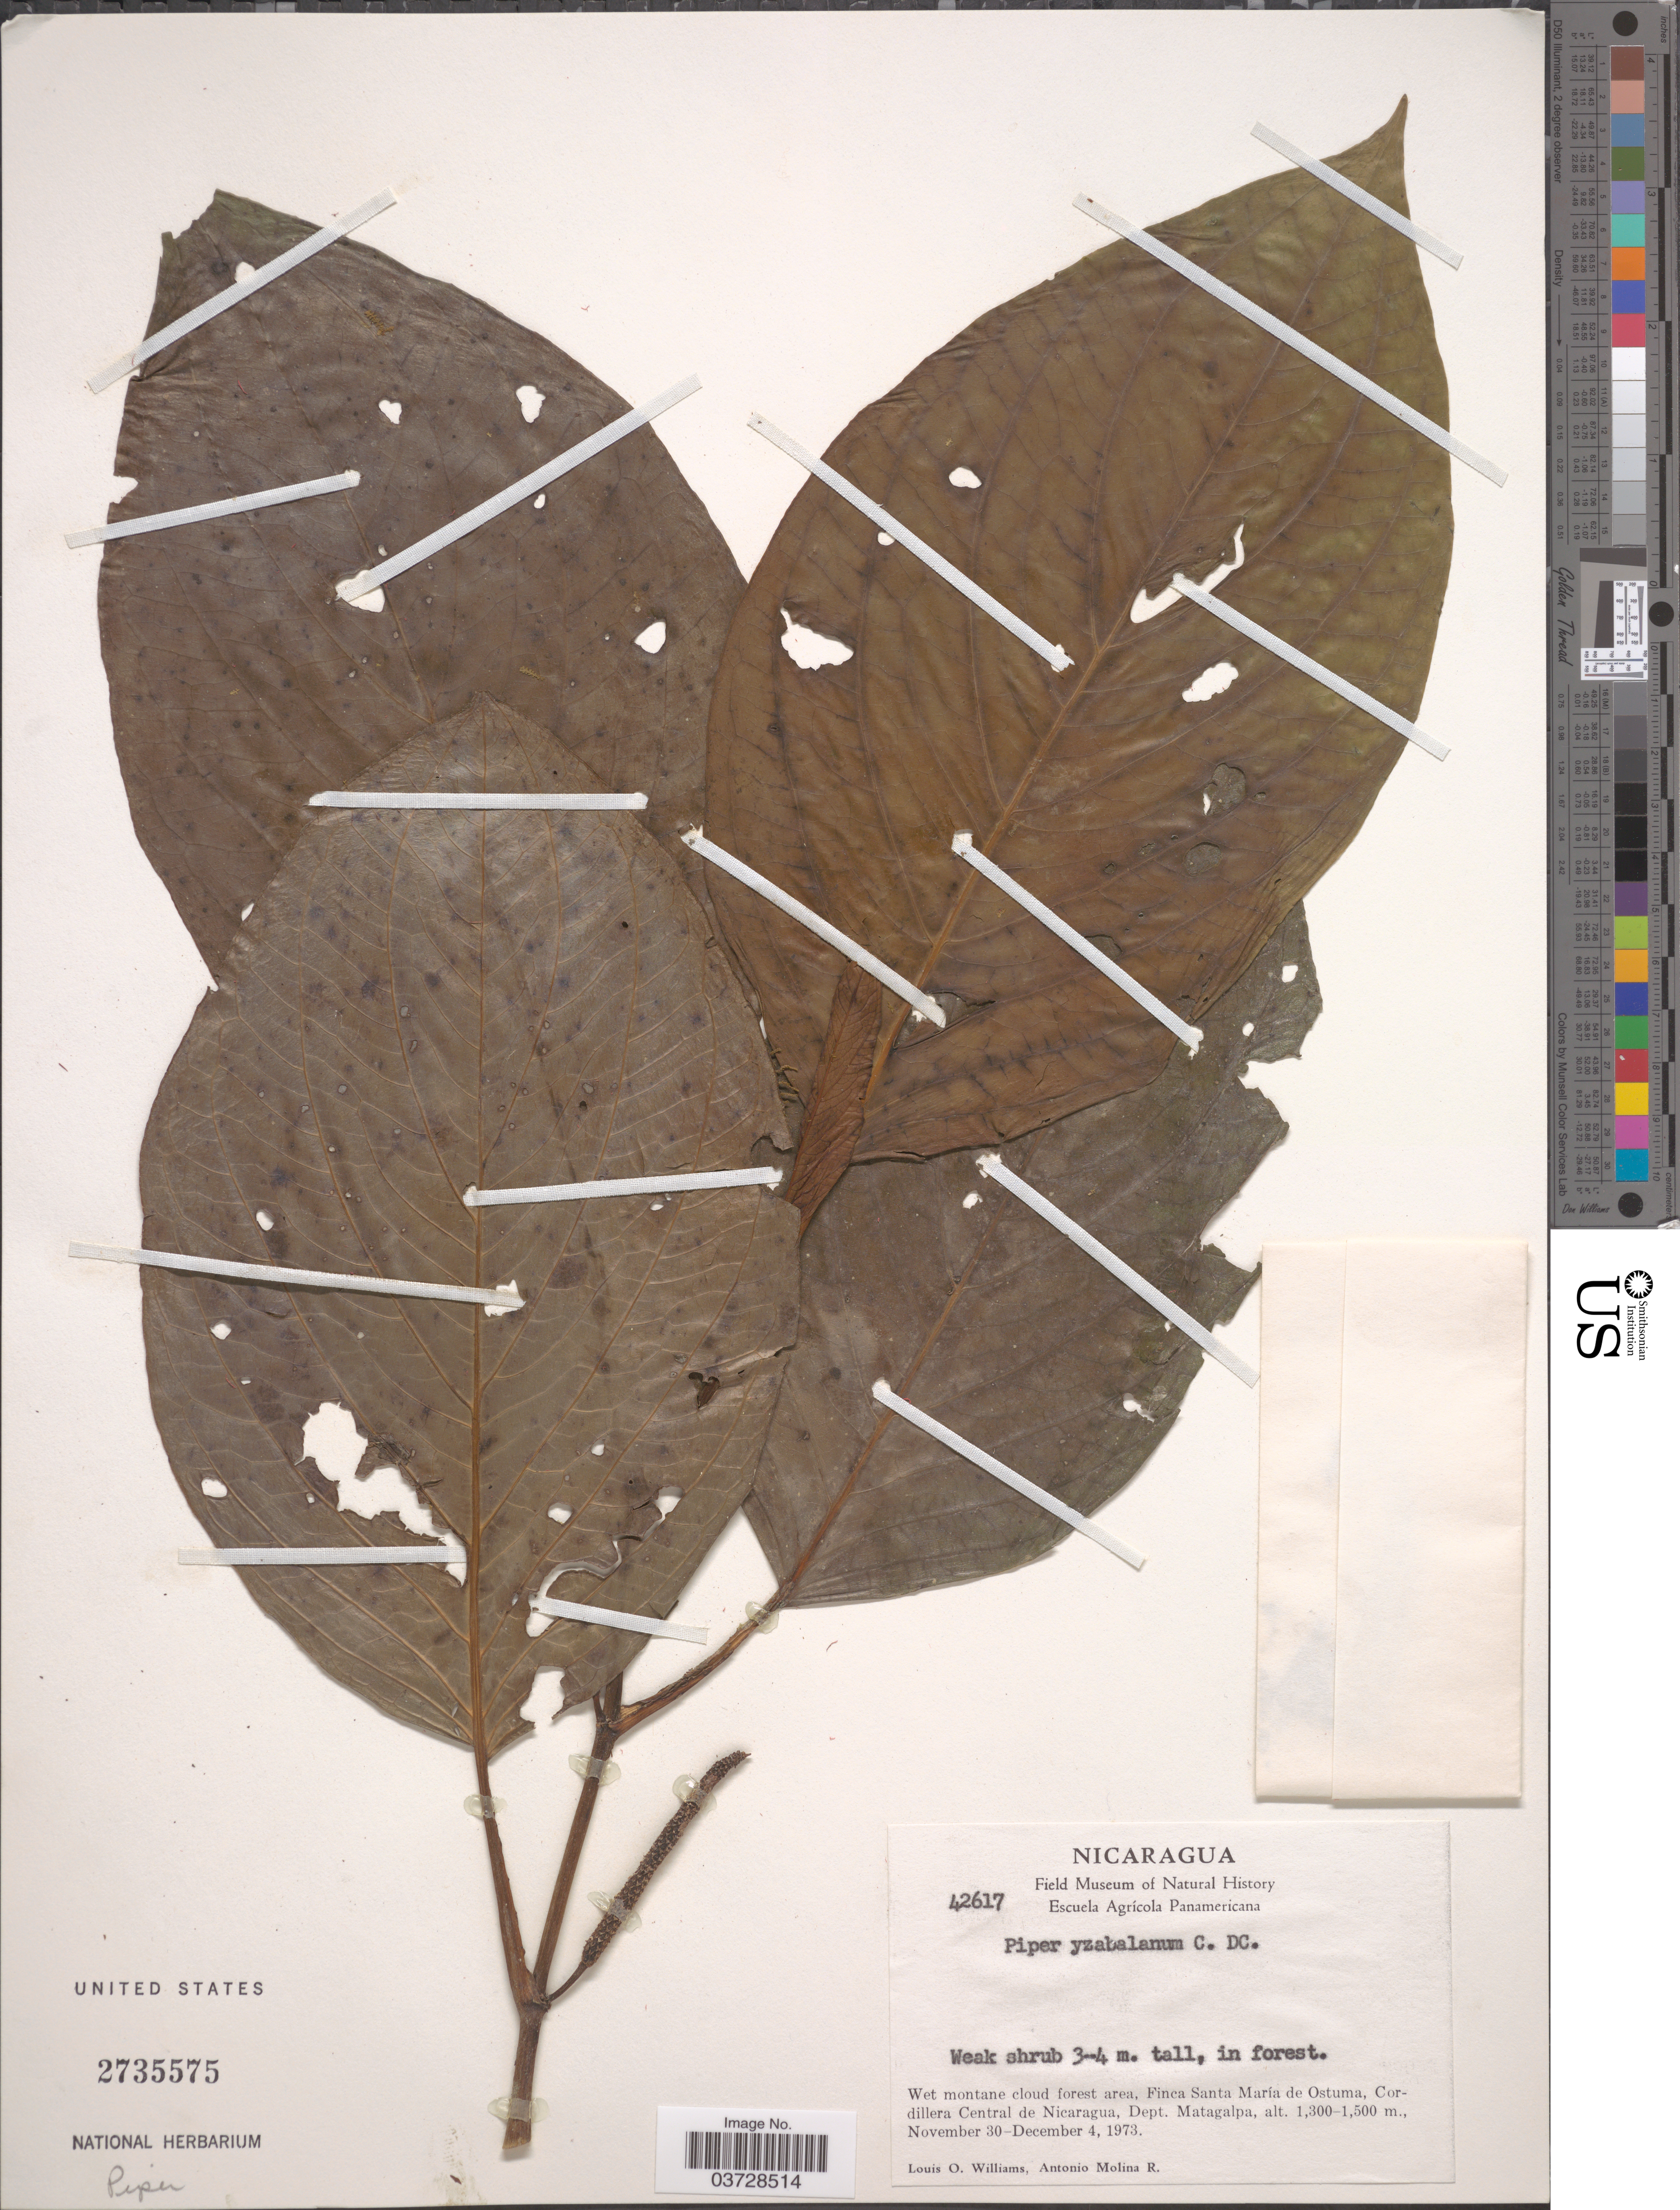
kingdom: Plantae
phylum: Tracheophyta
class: Magnoliopsida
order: Piperales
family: Piperaceae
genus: Piper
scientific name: Piper yzabalanum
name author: C. DC.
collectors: L. O. Williams & A. Molina R.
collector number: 42617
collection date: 1973-11-30/1973-12-04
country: Nicaragua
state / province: Matagalpa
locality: Finca Santa María de Ostuma, Cordillera Central de Nicaragua, Dept. Matagalpa.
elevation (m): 1300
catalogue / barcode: US 2735575